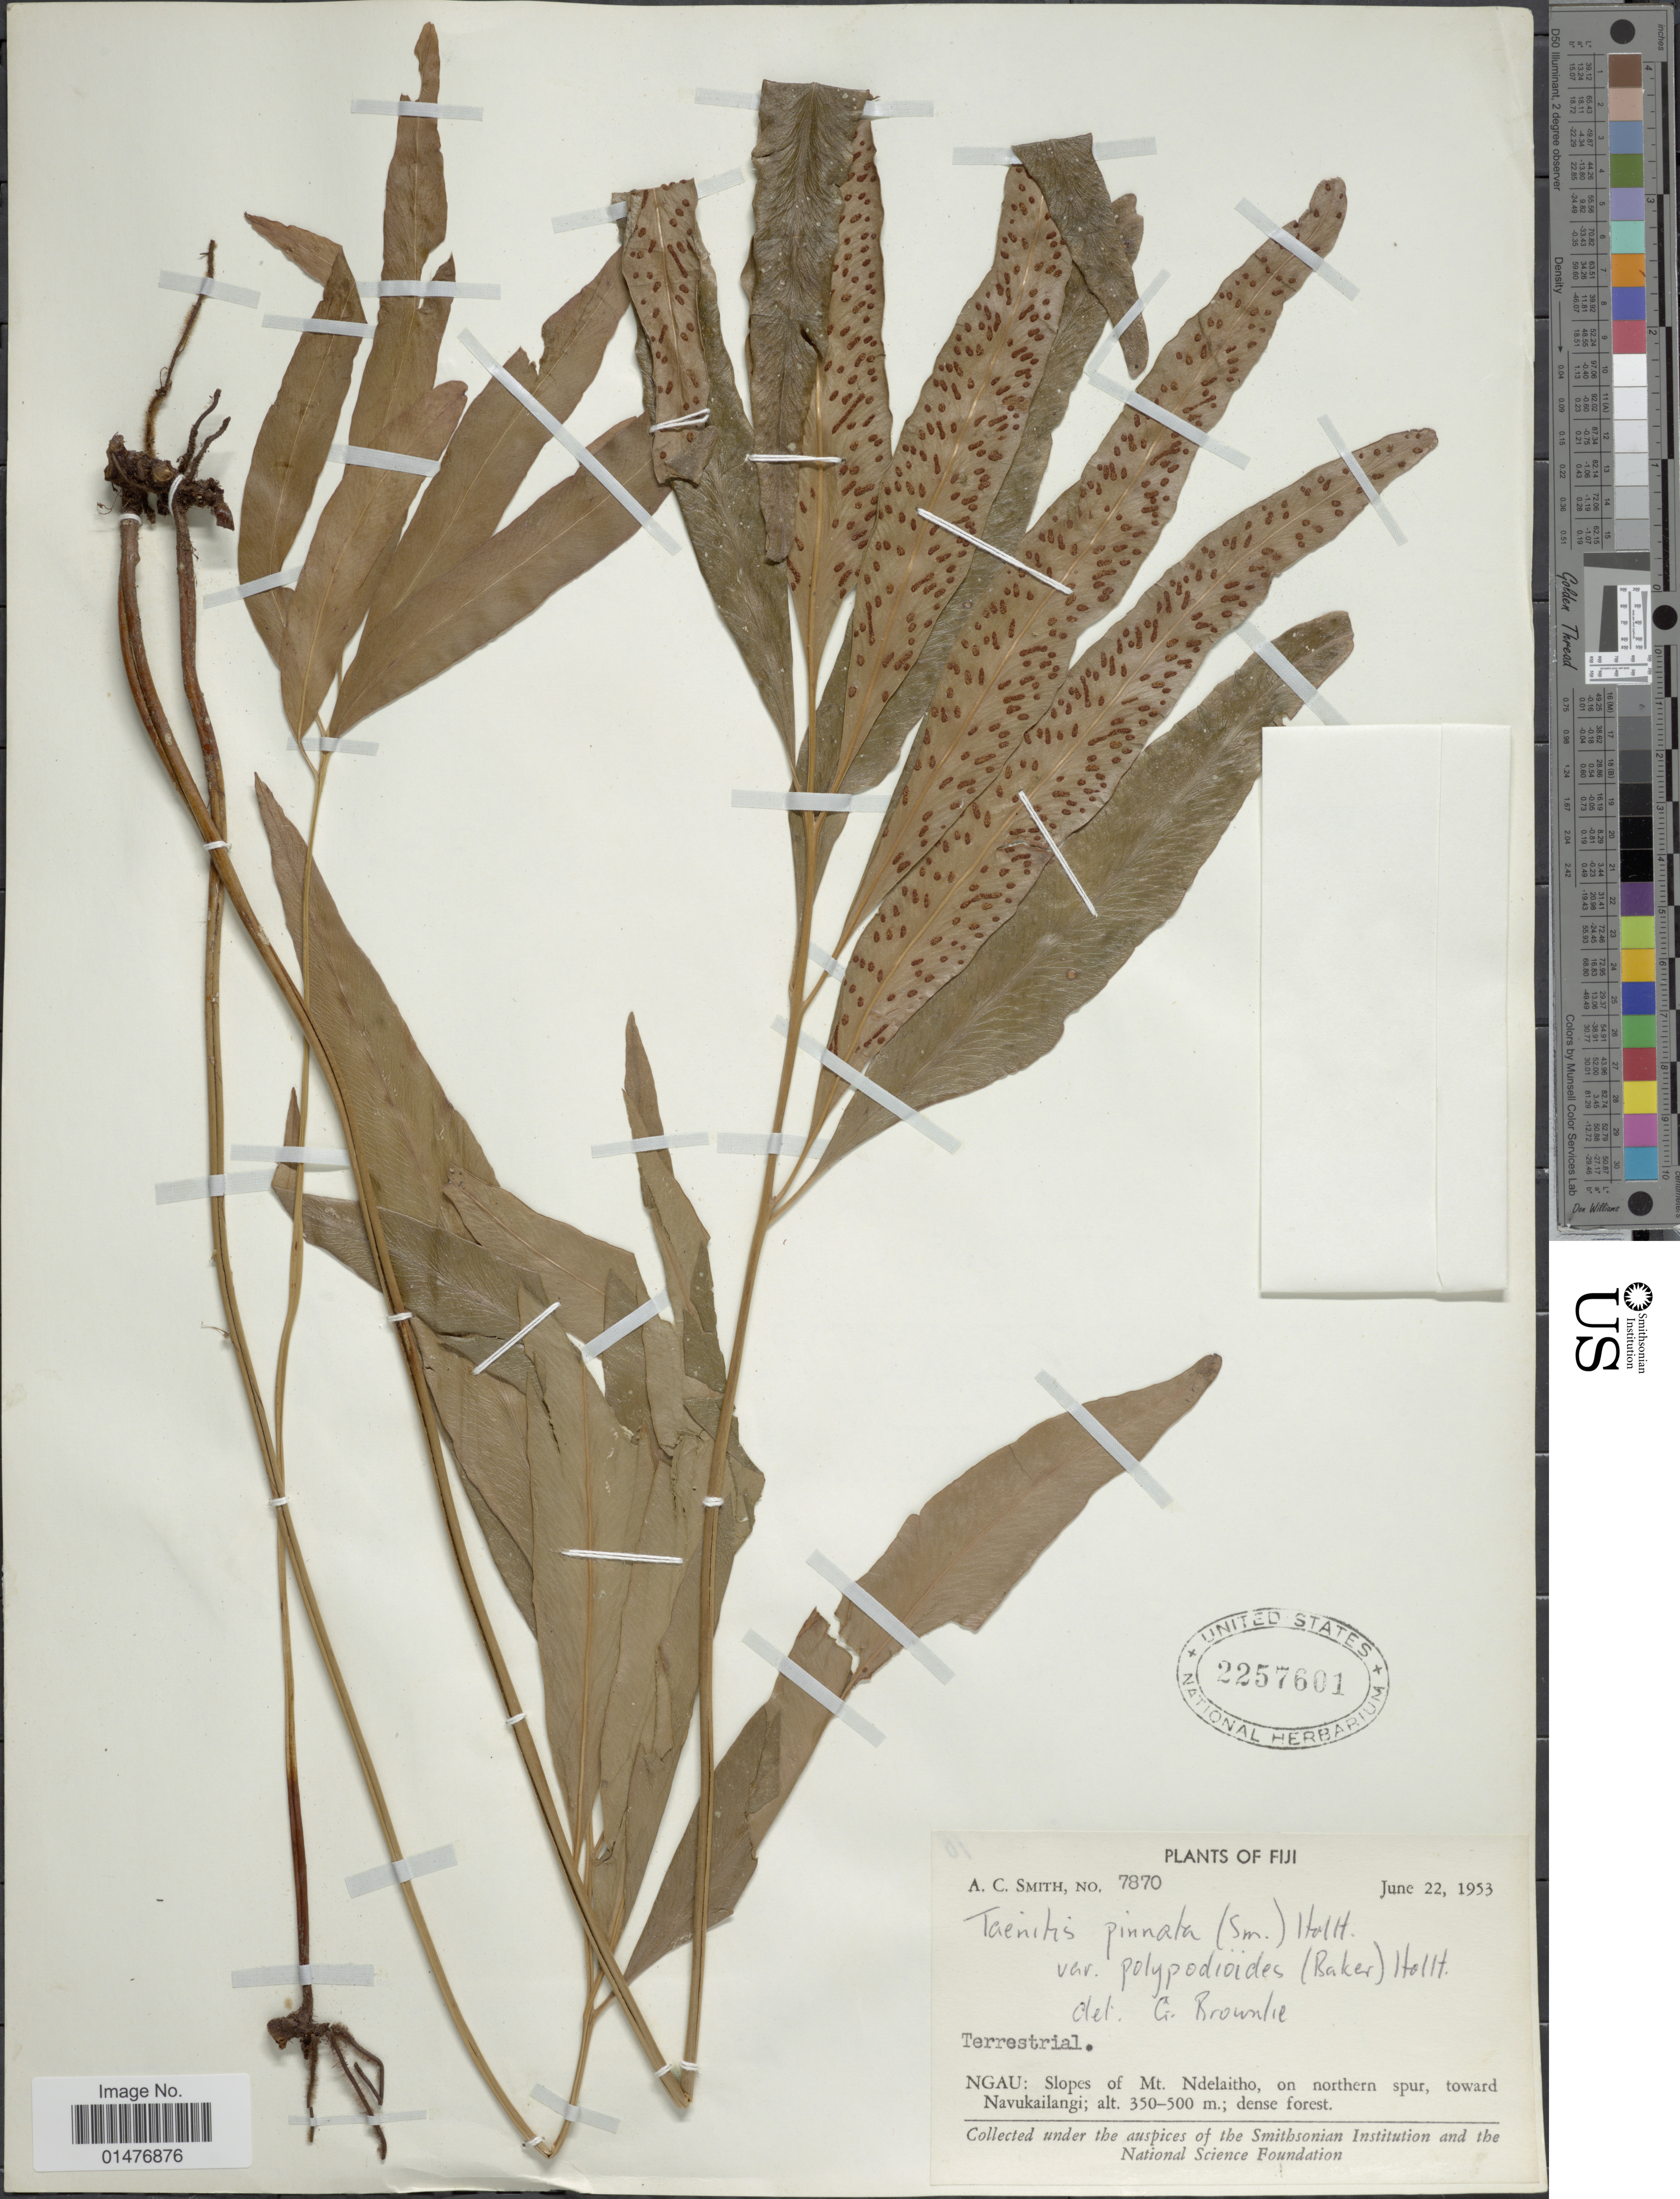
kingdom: Plantae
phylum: Tracheophyta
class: Polypodiopsida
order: Polypodiales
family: Pteridaceae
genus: Taenitis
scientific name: Taenitis pinnata var. polypodioides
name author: (Baker) Holttum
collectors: A. C. Smith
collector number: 7870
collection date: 1953-06-22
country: Fiji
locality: NGAU : Slopes of Mt. Ndelaitho, on northern spur, toward Navukailangi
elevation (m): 350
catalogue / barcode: US 2257601